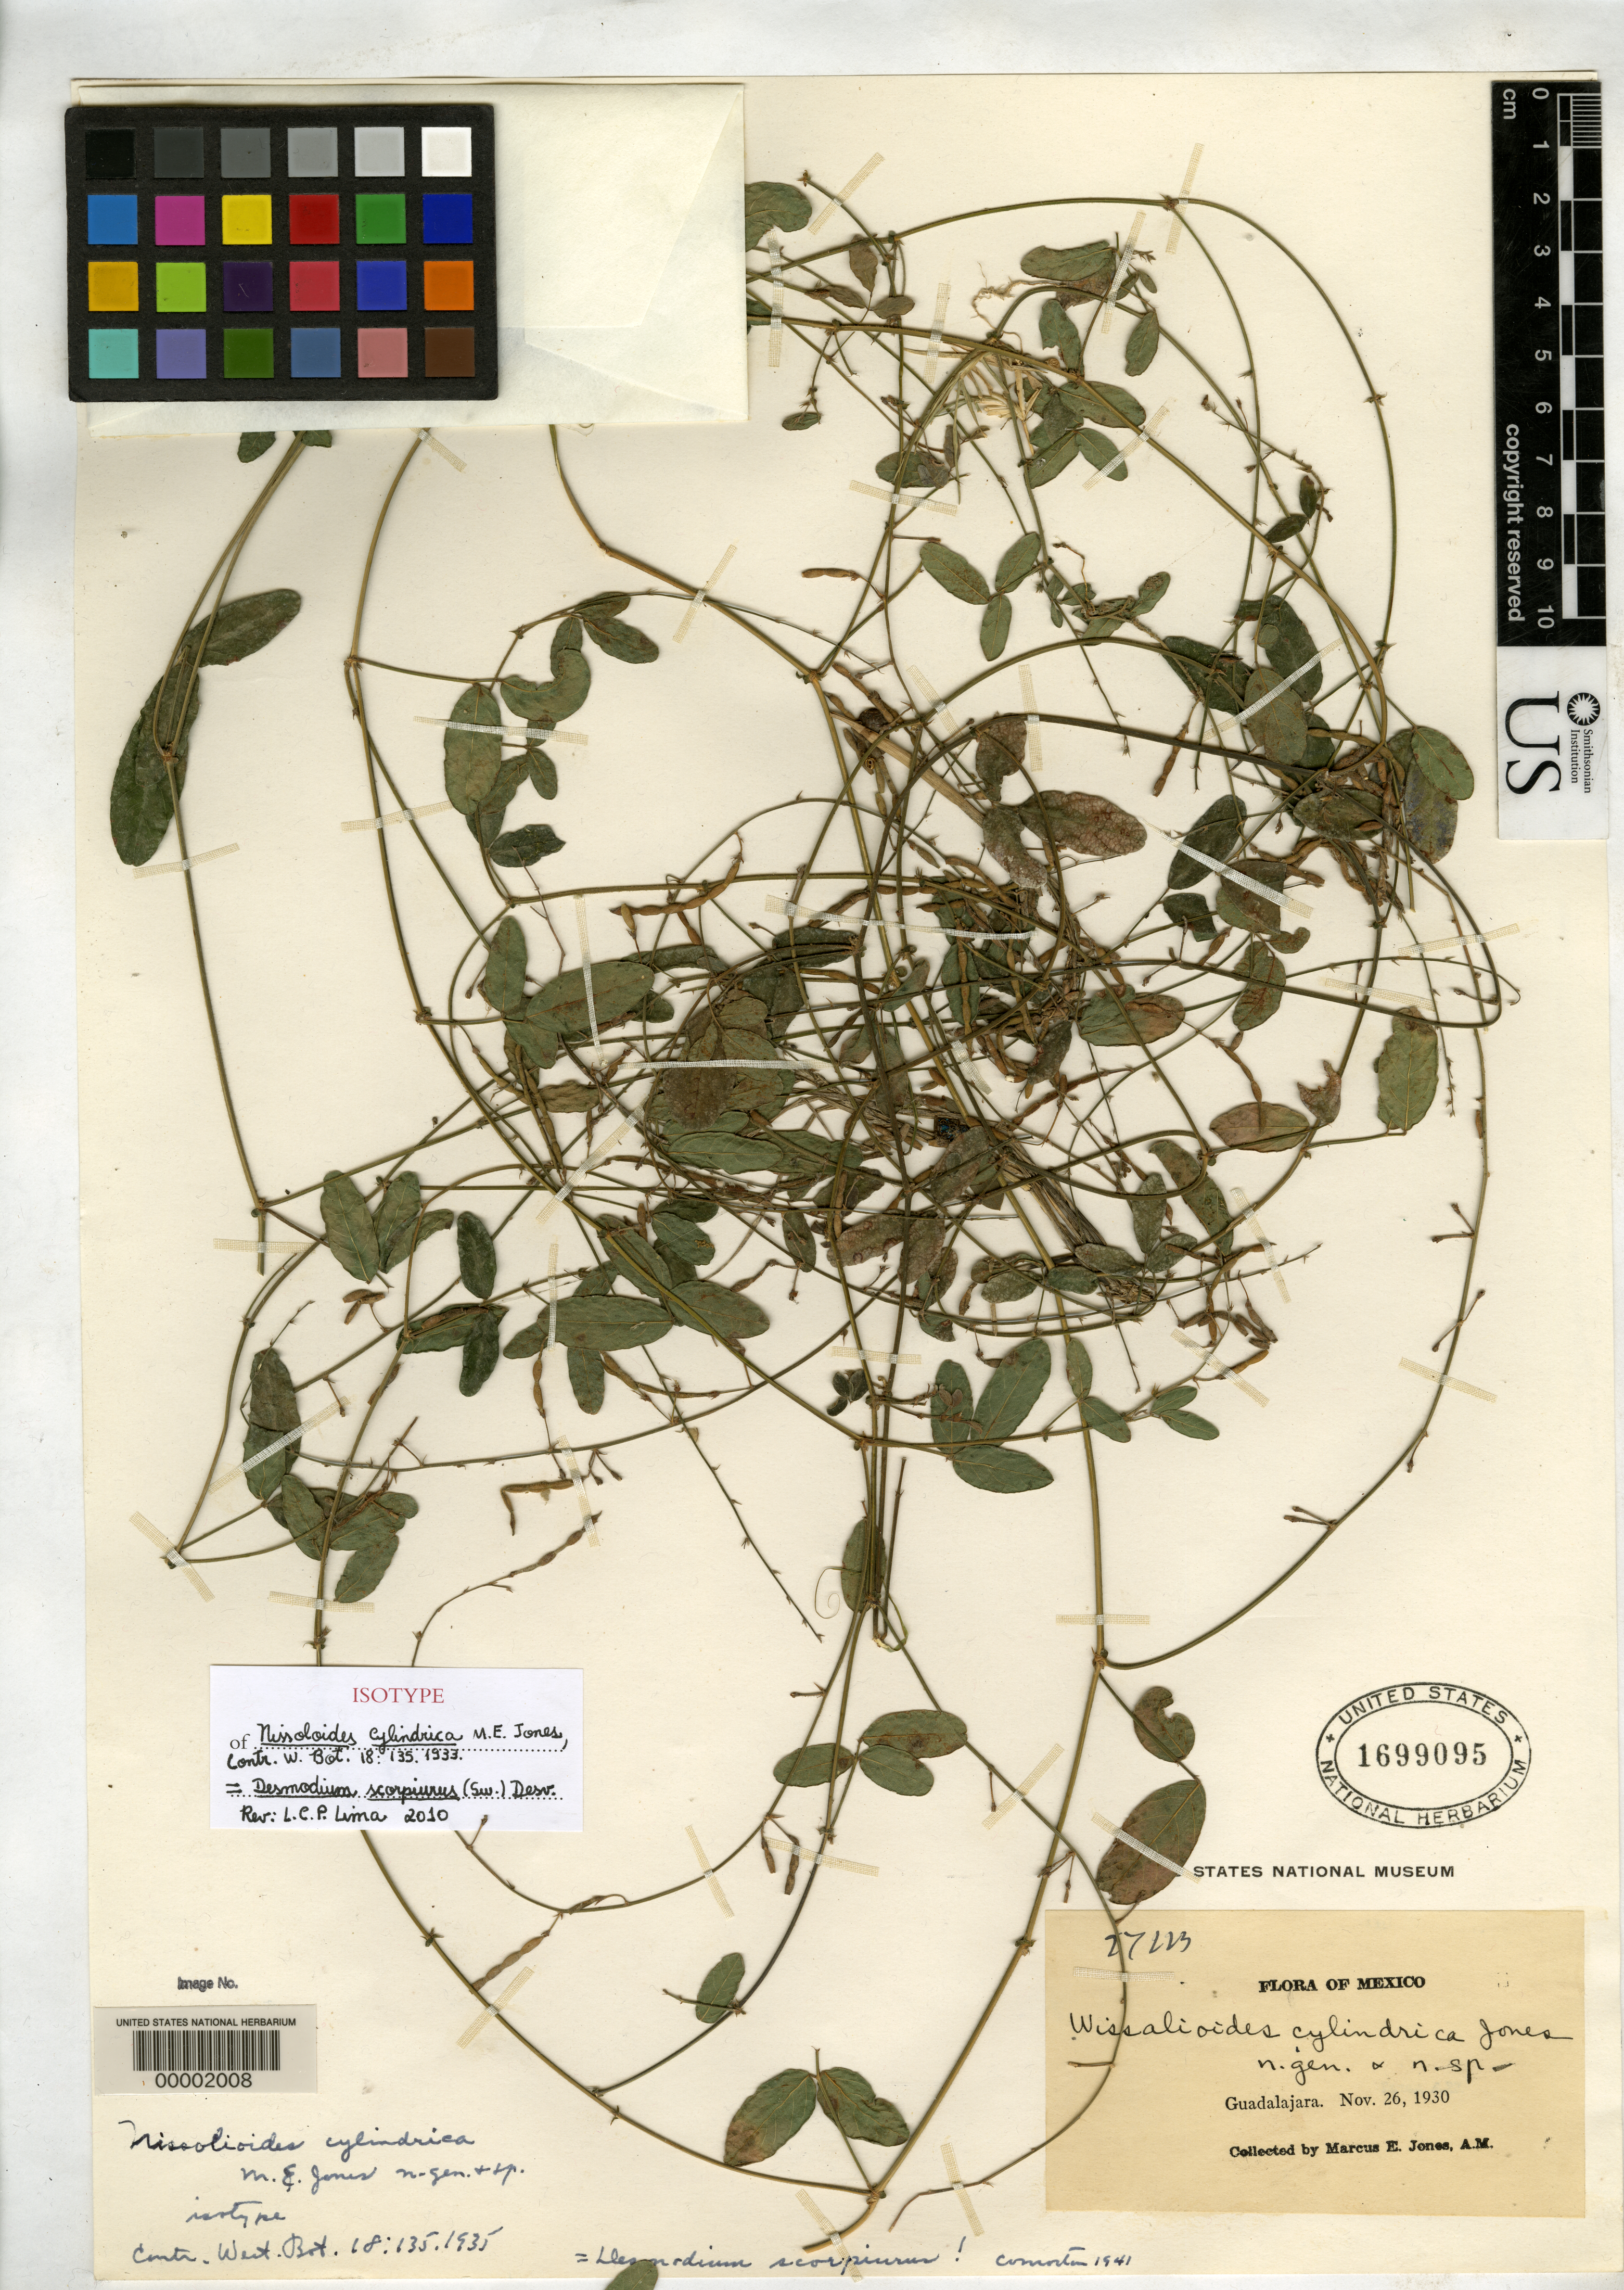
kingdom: Plantae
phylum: Tracheophyta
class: Magnoliopsida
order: Fabales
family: Fabaceae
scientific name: Nissolioides cylindrica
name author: M.E. Jones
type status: Isotype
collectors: M. E. Jones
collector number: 27223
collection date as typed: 26 Nov 1930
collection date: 1930-11-26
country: Mexico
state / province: Jalisco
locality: Guadalajara.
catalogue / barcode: US 1699095